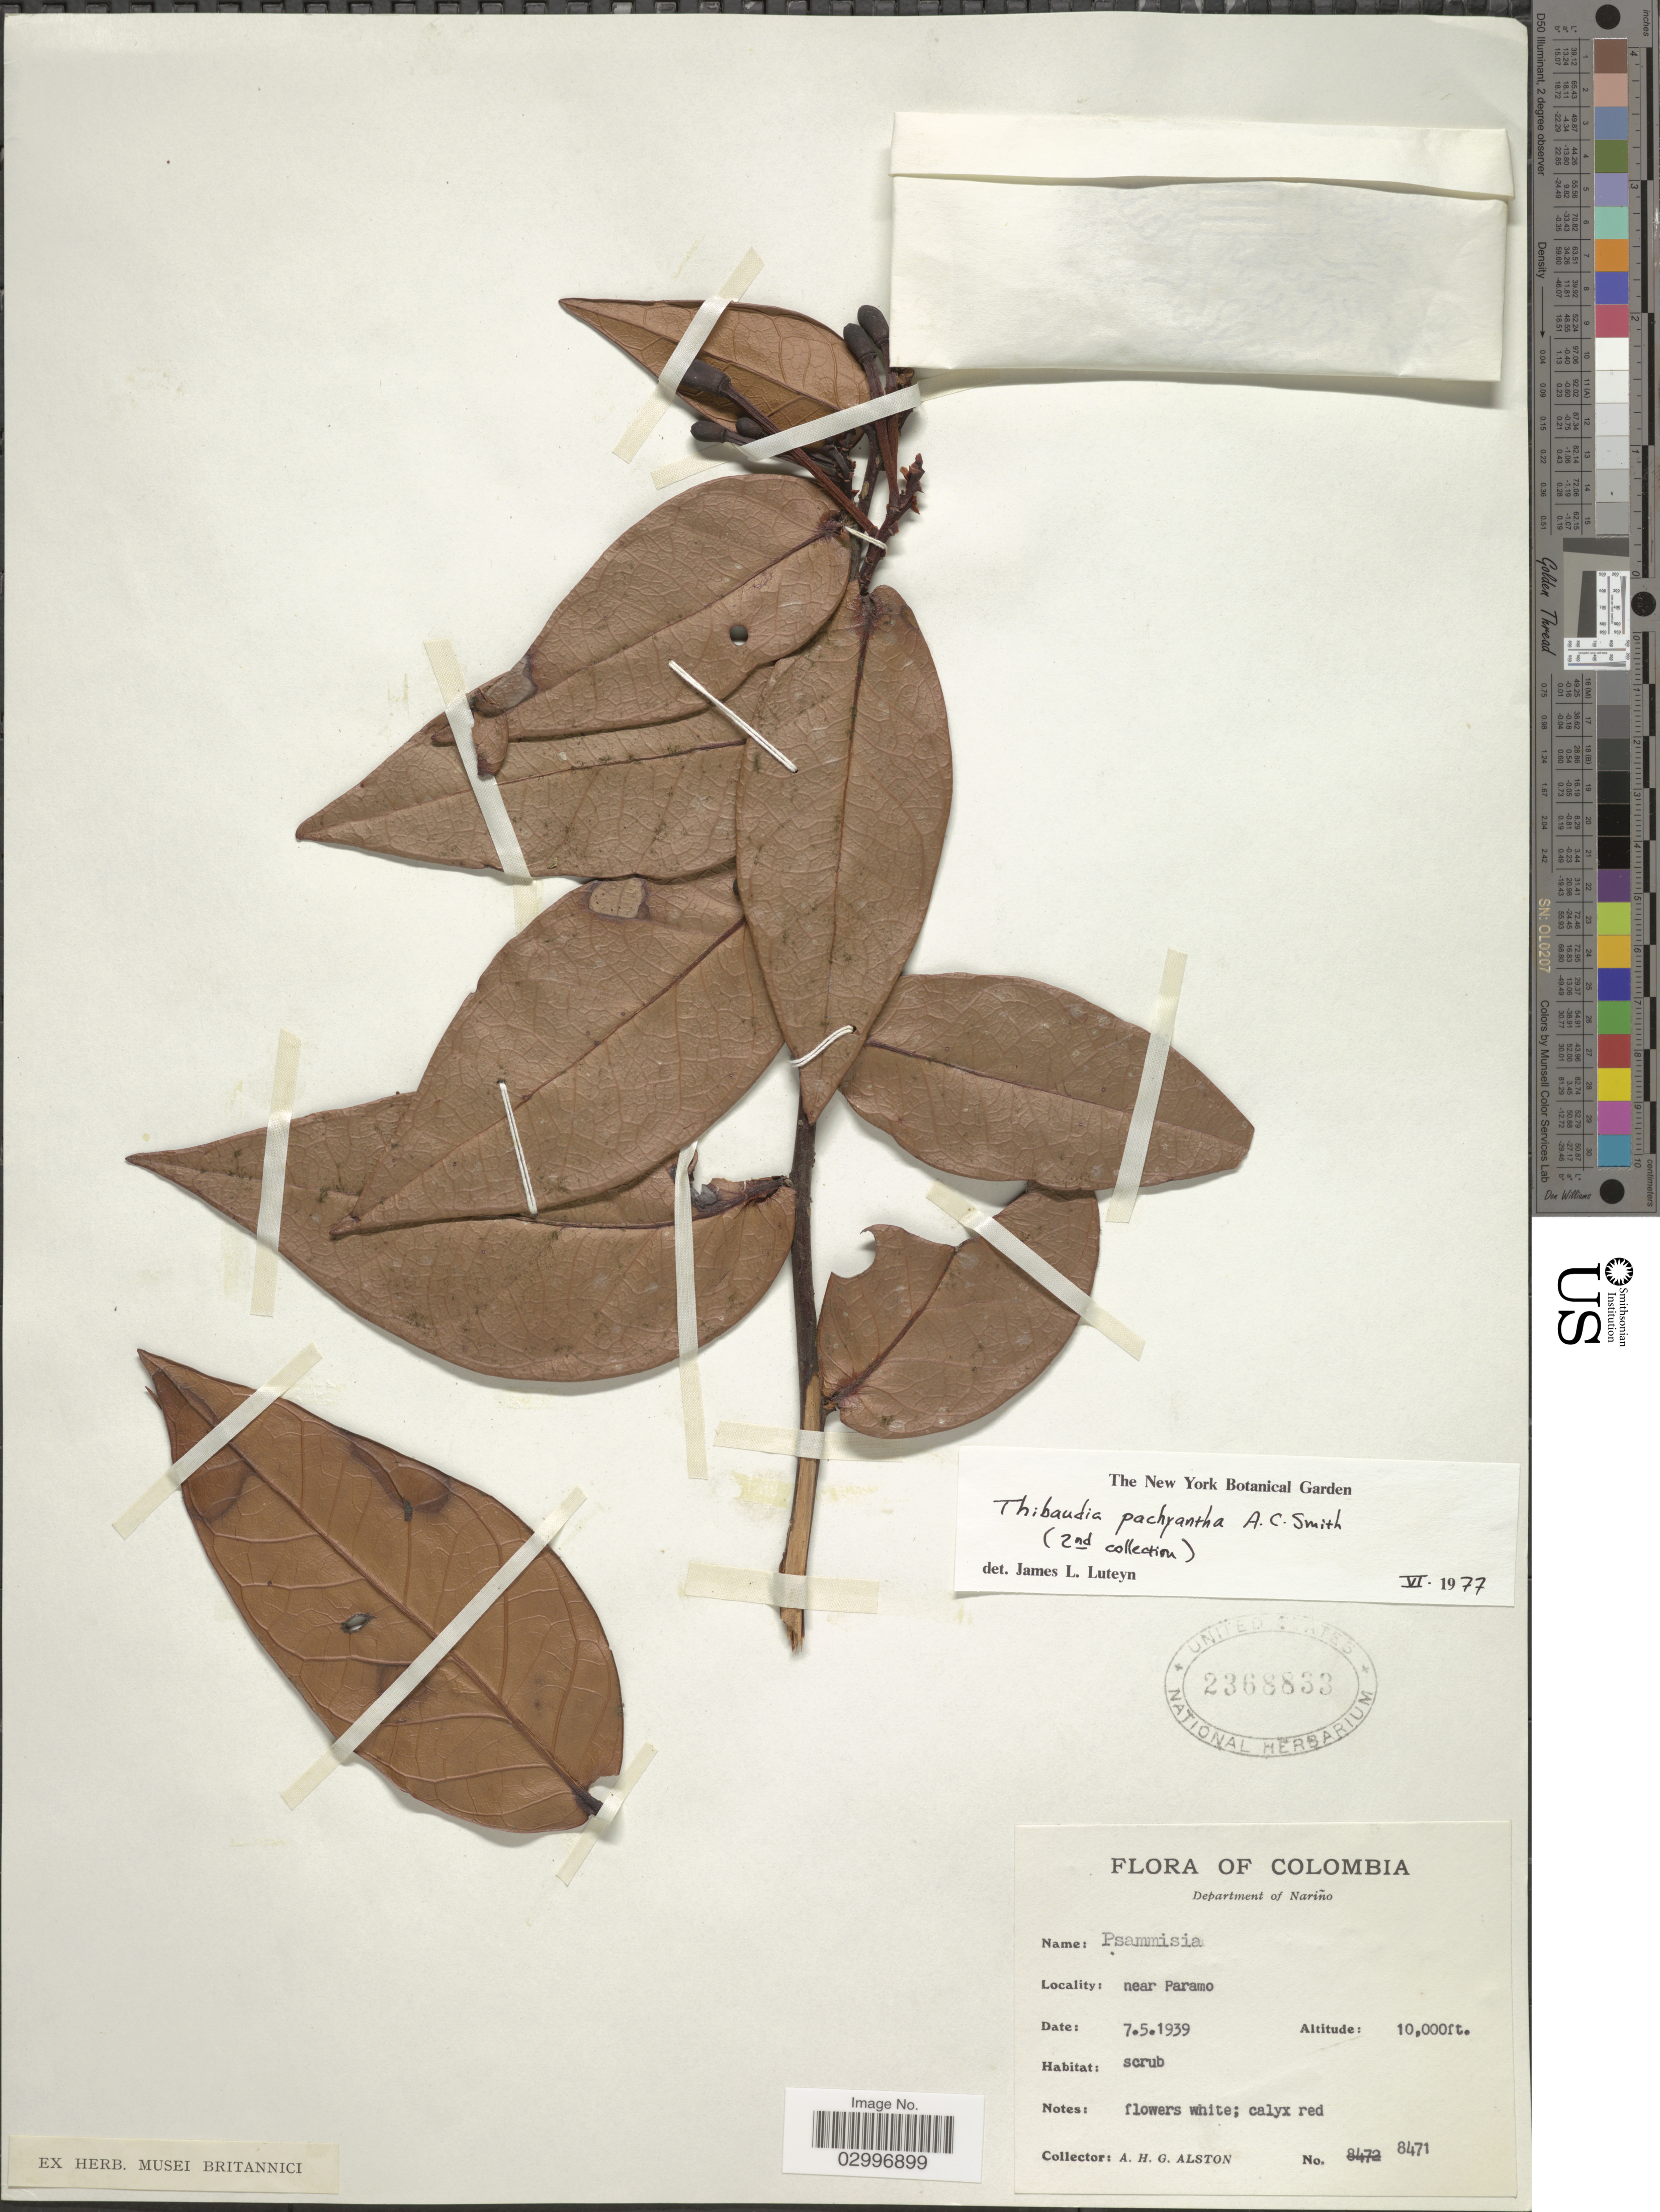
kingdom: Plantae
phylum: Tracheophyta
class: Magnoliopsida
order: Ericales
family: Ericaceae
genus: Thibaudia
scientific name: Thibaudia pachyantha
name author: A.C. Sm.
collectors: A. H. Alston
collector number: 8471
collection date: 1939-05-07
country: Colombia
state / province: Nariño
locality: Department of Nariño. Near Paramo.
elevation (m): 3048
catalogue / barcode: US 2368833